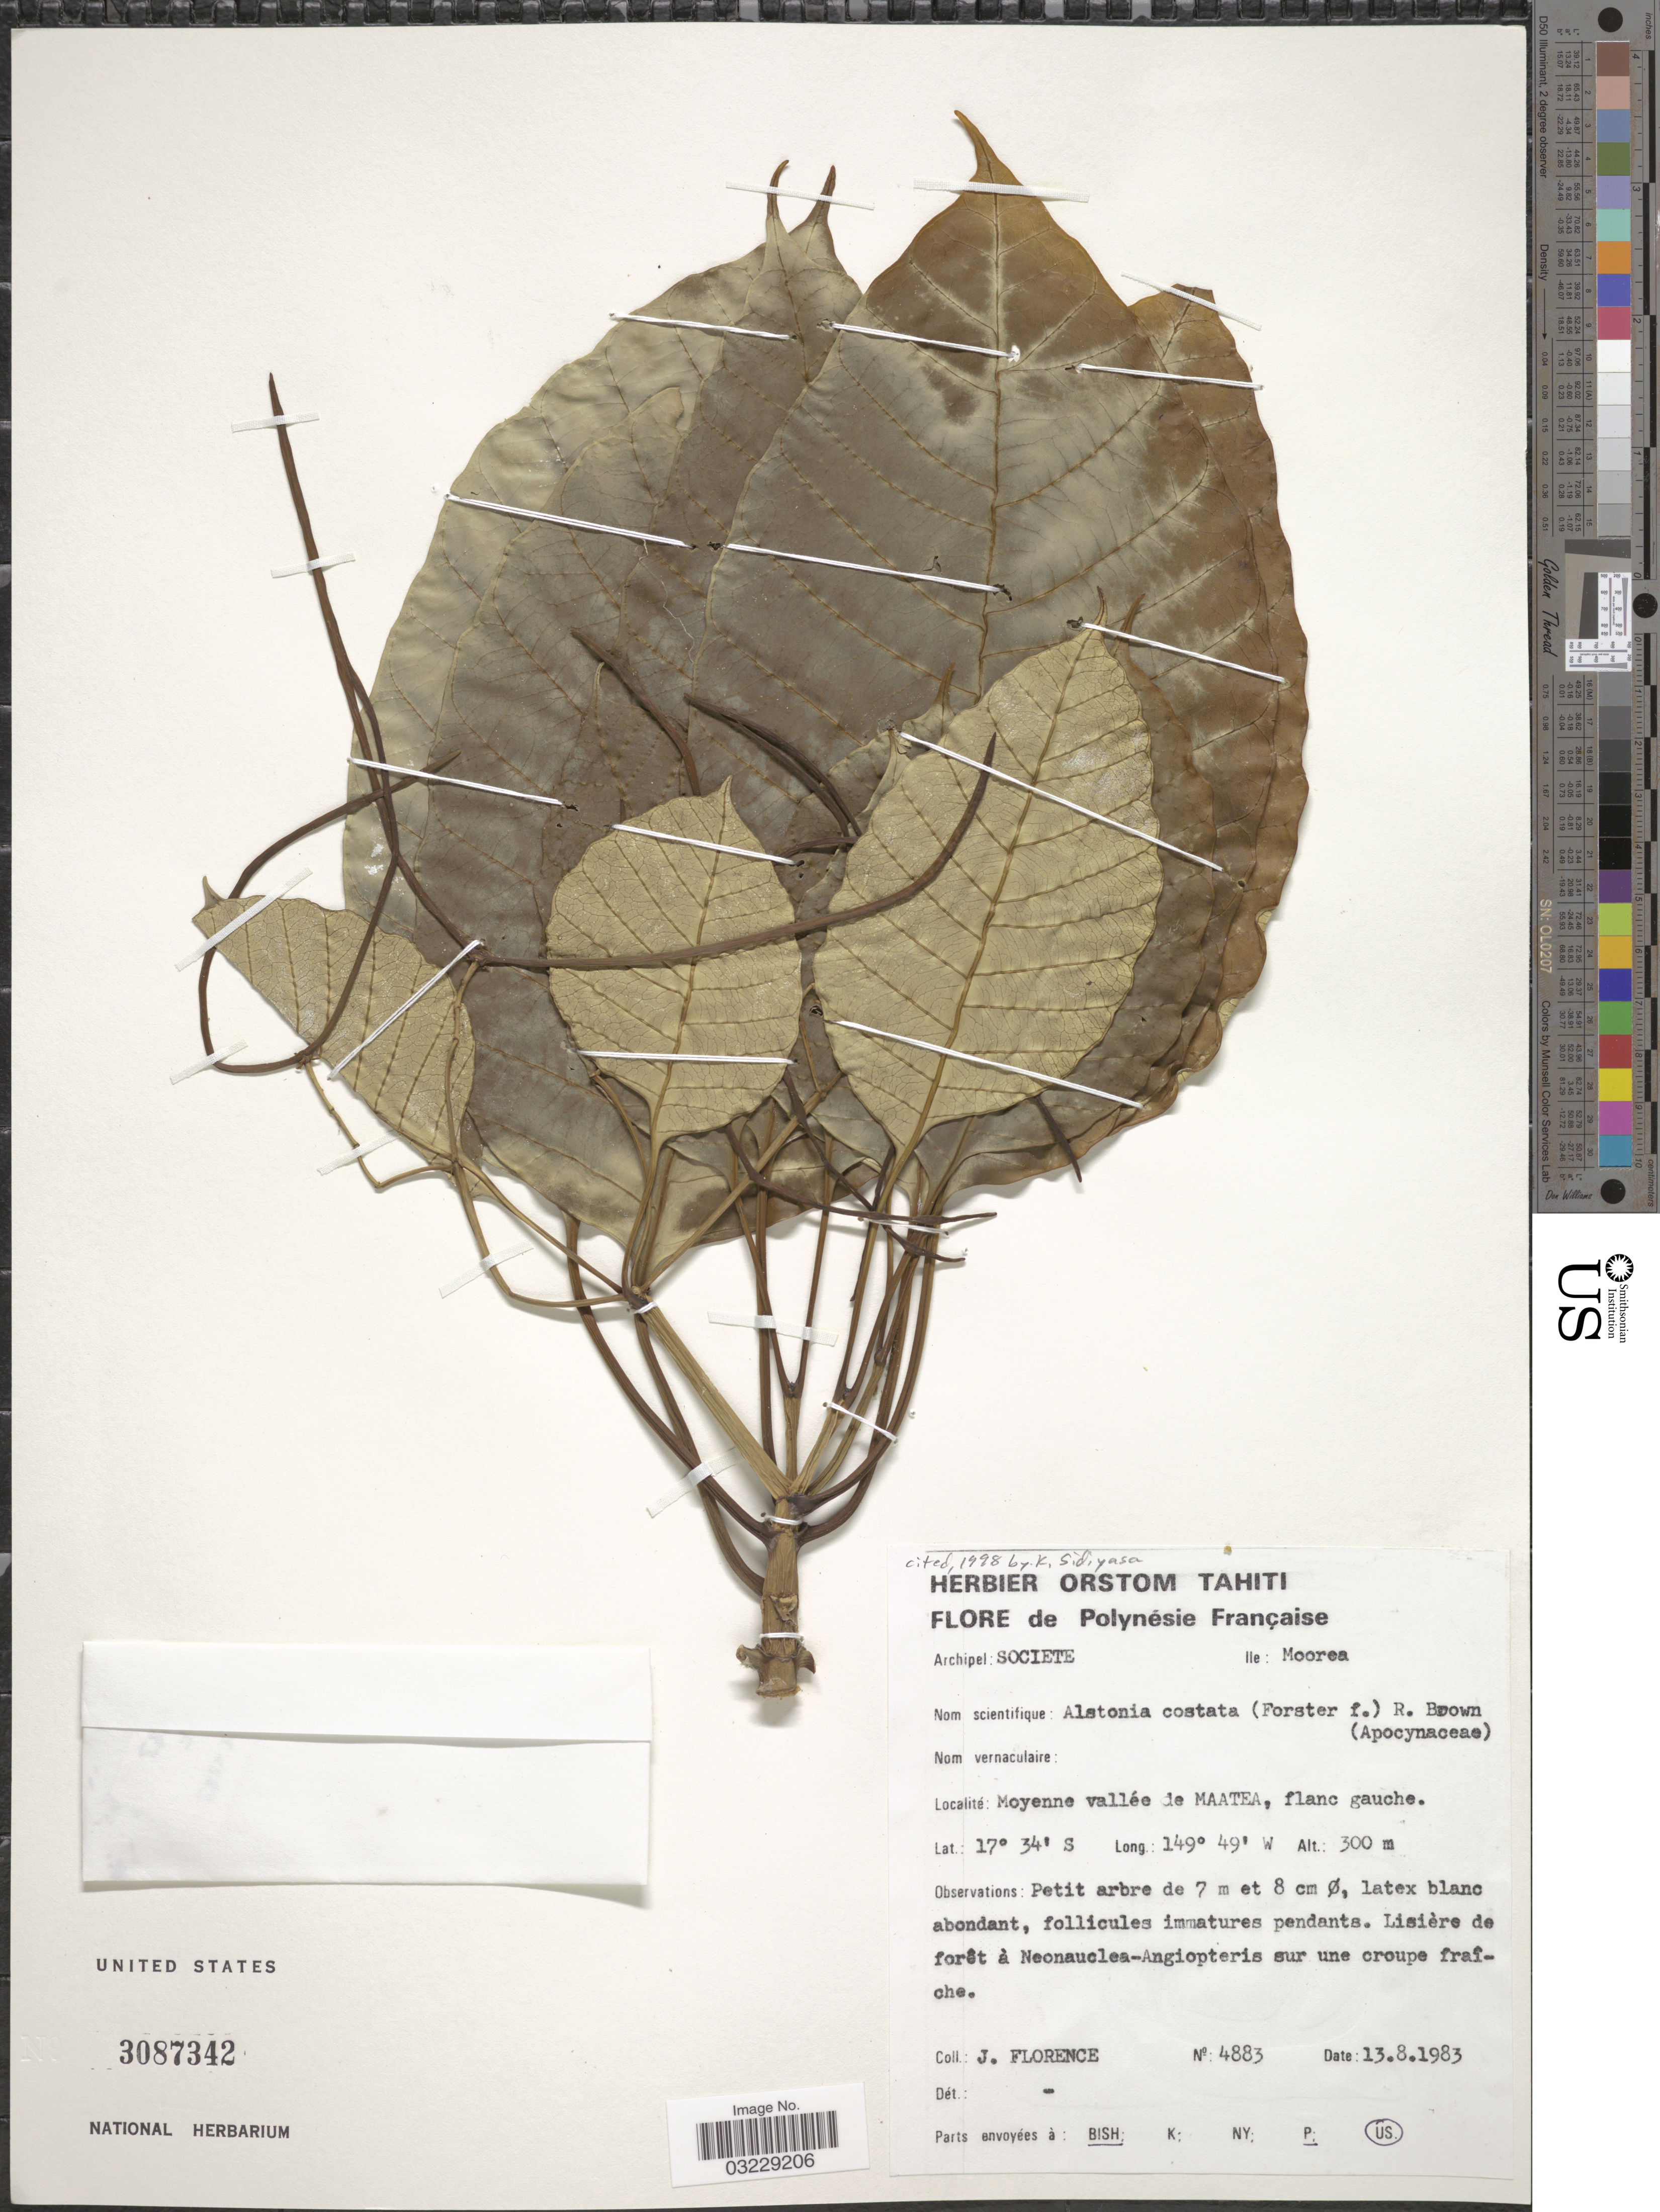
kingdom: Plantae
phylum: Tracheophyta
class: Magnoliopsida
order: Gentianales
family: Apocynaceae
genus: Alstonia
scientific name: Alstonia costata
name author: (G. Forst.) R. Br.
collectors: J. Florence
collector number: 4883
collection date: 1983-08-13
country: French Polynesia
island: Moorea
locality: Archipel: Societe. Ile: Moorea. Moyenne vallée de Maatea, flanc gauche. Polynésie Française.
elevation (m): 300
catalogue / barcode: US 3087342